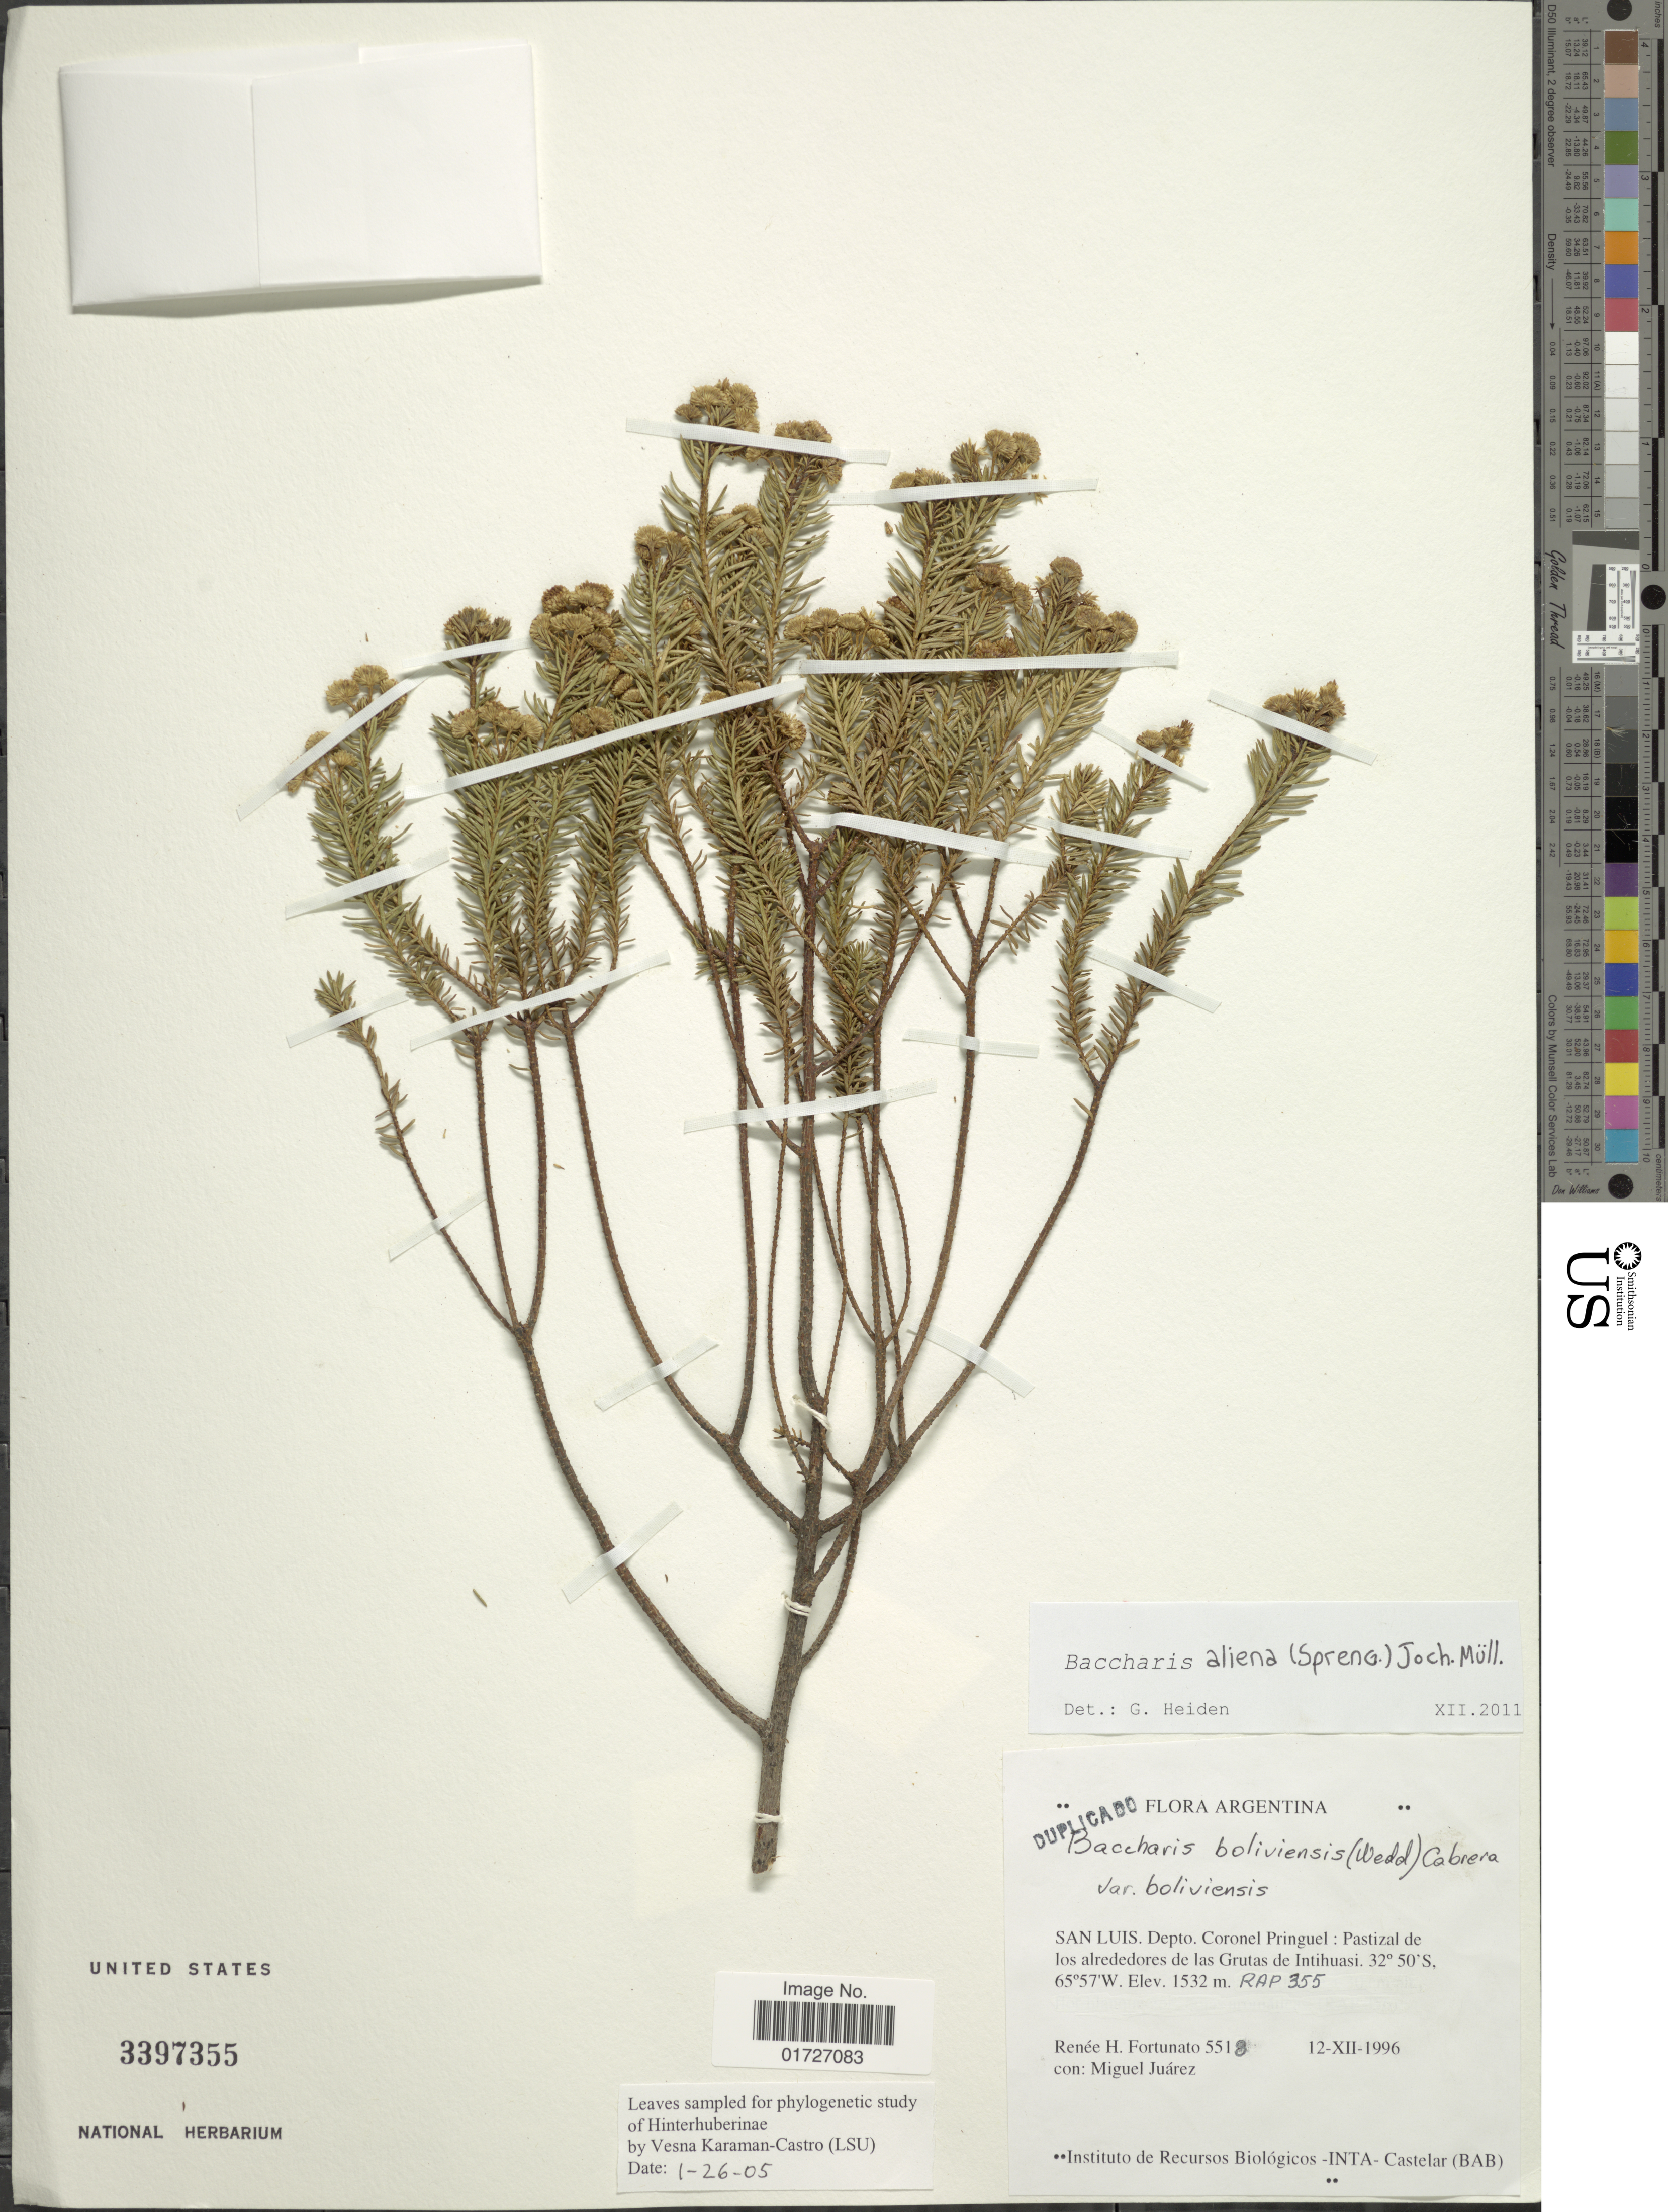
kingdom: Plantae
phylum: Tracheophyta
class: Magnoliopsida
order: Asterales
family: Asteraceae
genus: Baccharis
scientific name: Baccharis aliena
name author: (Spreng.) Joch. Müll.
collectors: R. H. Fortunato & M. Juarez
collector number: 5518*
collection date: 1996-12-12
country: Argentina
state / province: San Luis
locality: Depto. Coronel Pringuel, Pastizal de los alrededores de las Grutas de Intihuasi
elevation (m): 1532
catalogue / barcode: US 3397355